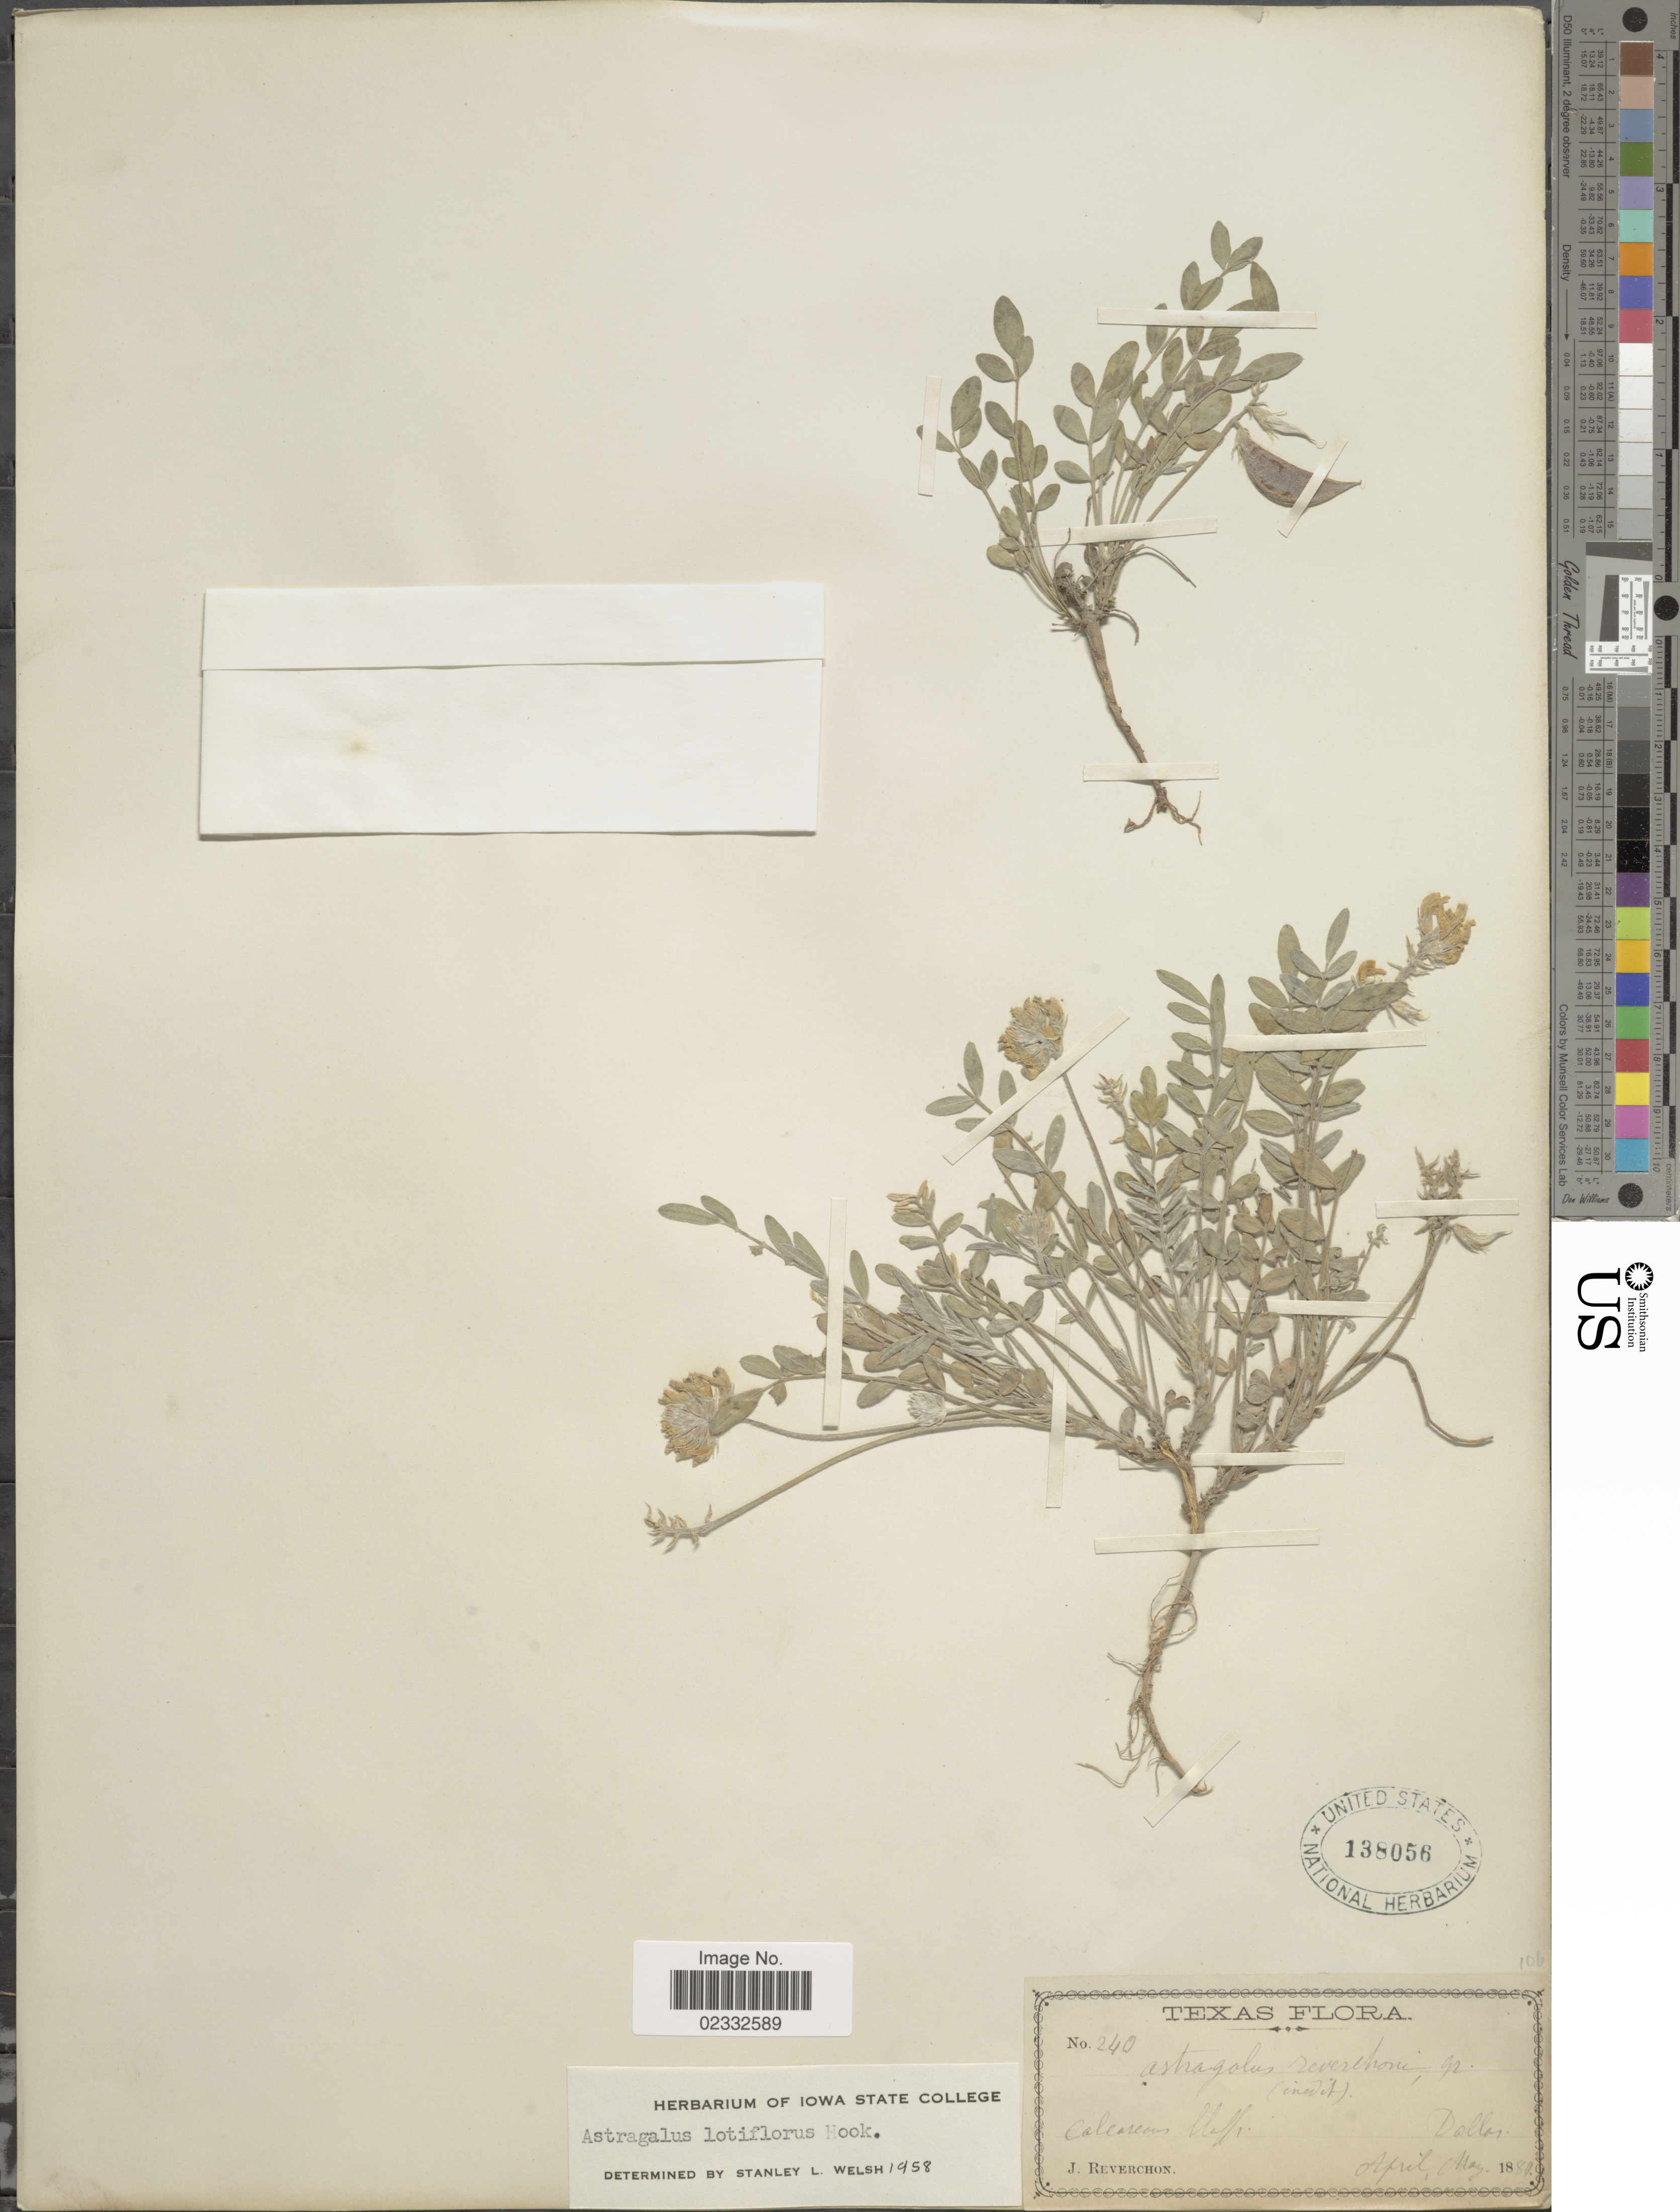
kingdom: Plantae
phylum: Tracheophyta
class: Magnoliopsida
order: Fabales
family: Fabaceae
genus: Astragalus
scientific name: Astragalus lotiflorus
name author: Hook.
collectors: J. Reverchon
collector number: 240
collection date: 1880-04/1880-05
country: United States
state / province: Texas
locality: Dallas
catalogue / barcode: US 138056